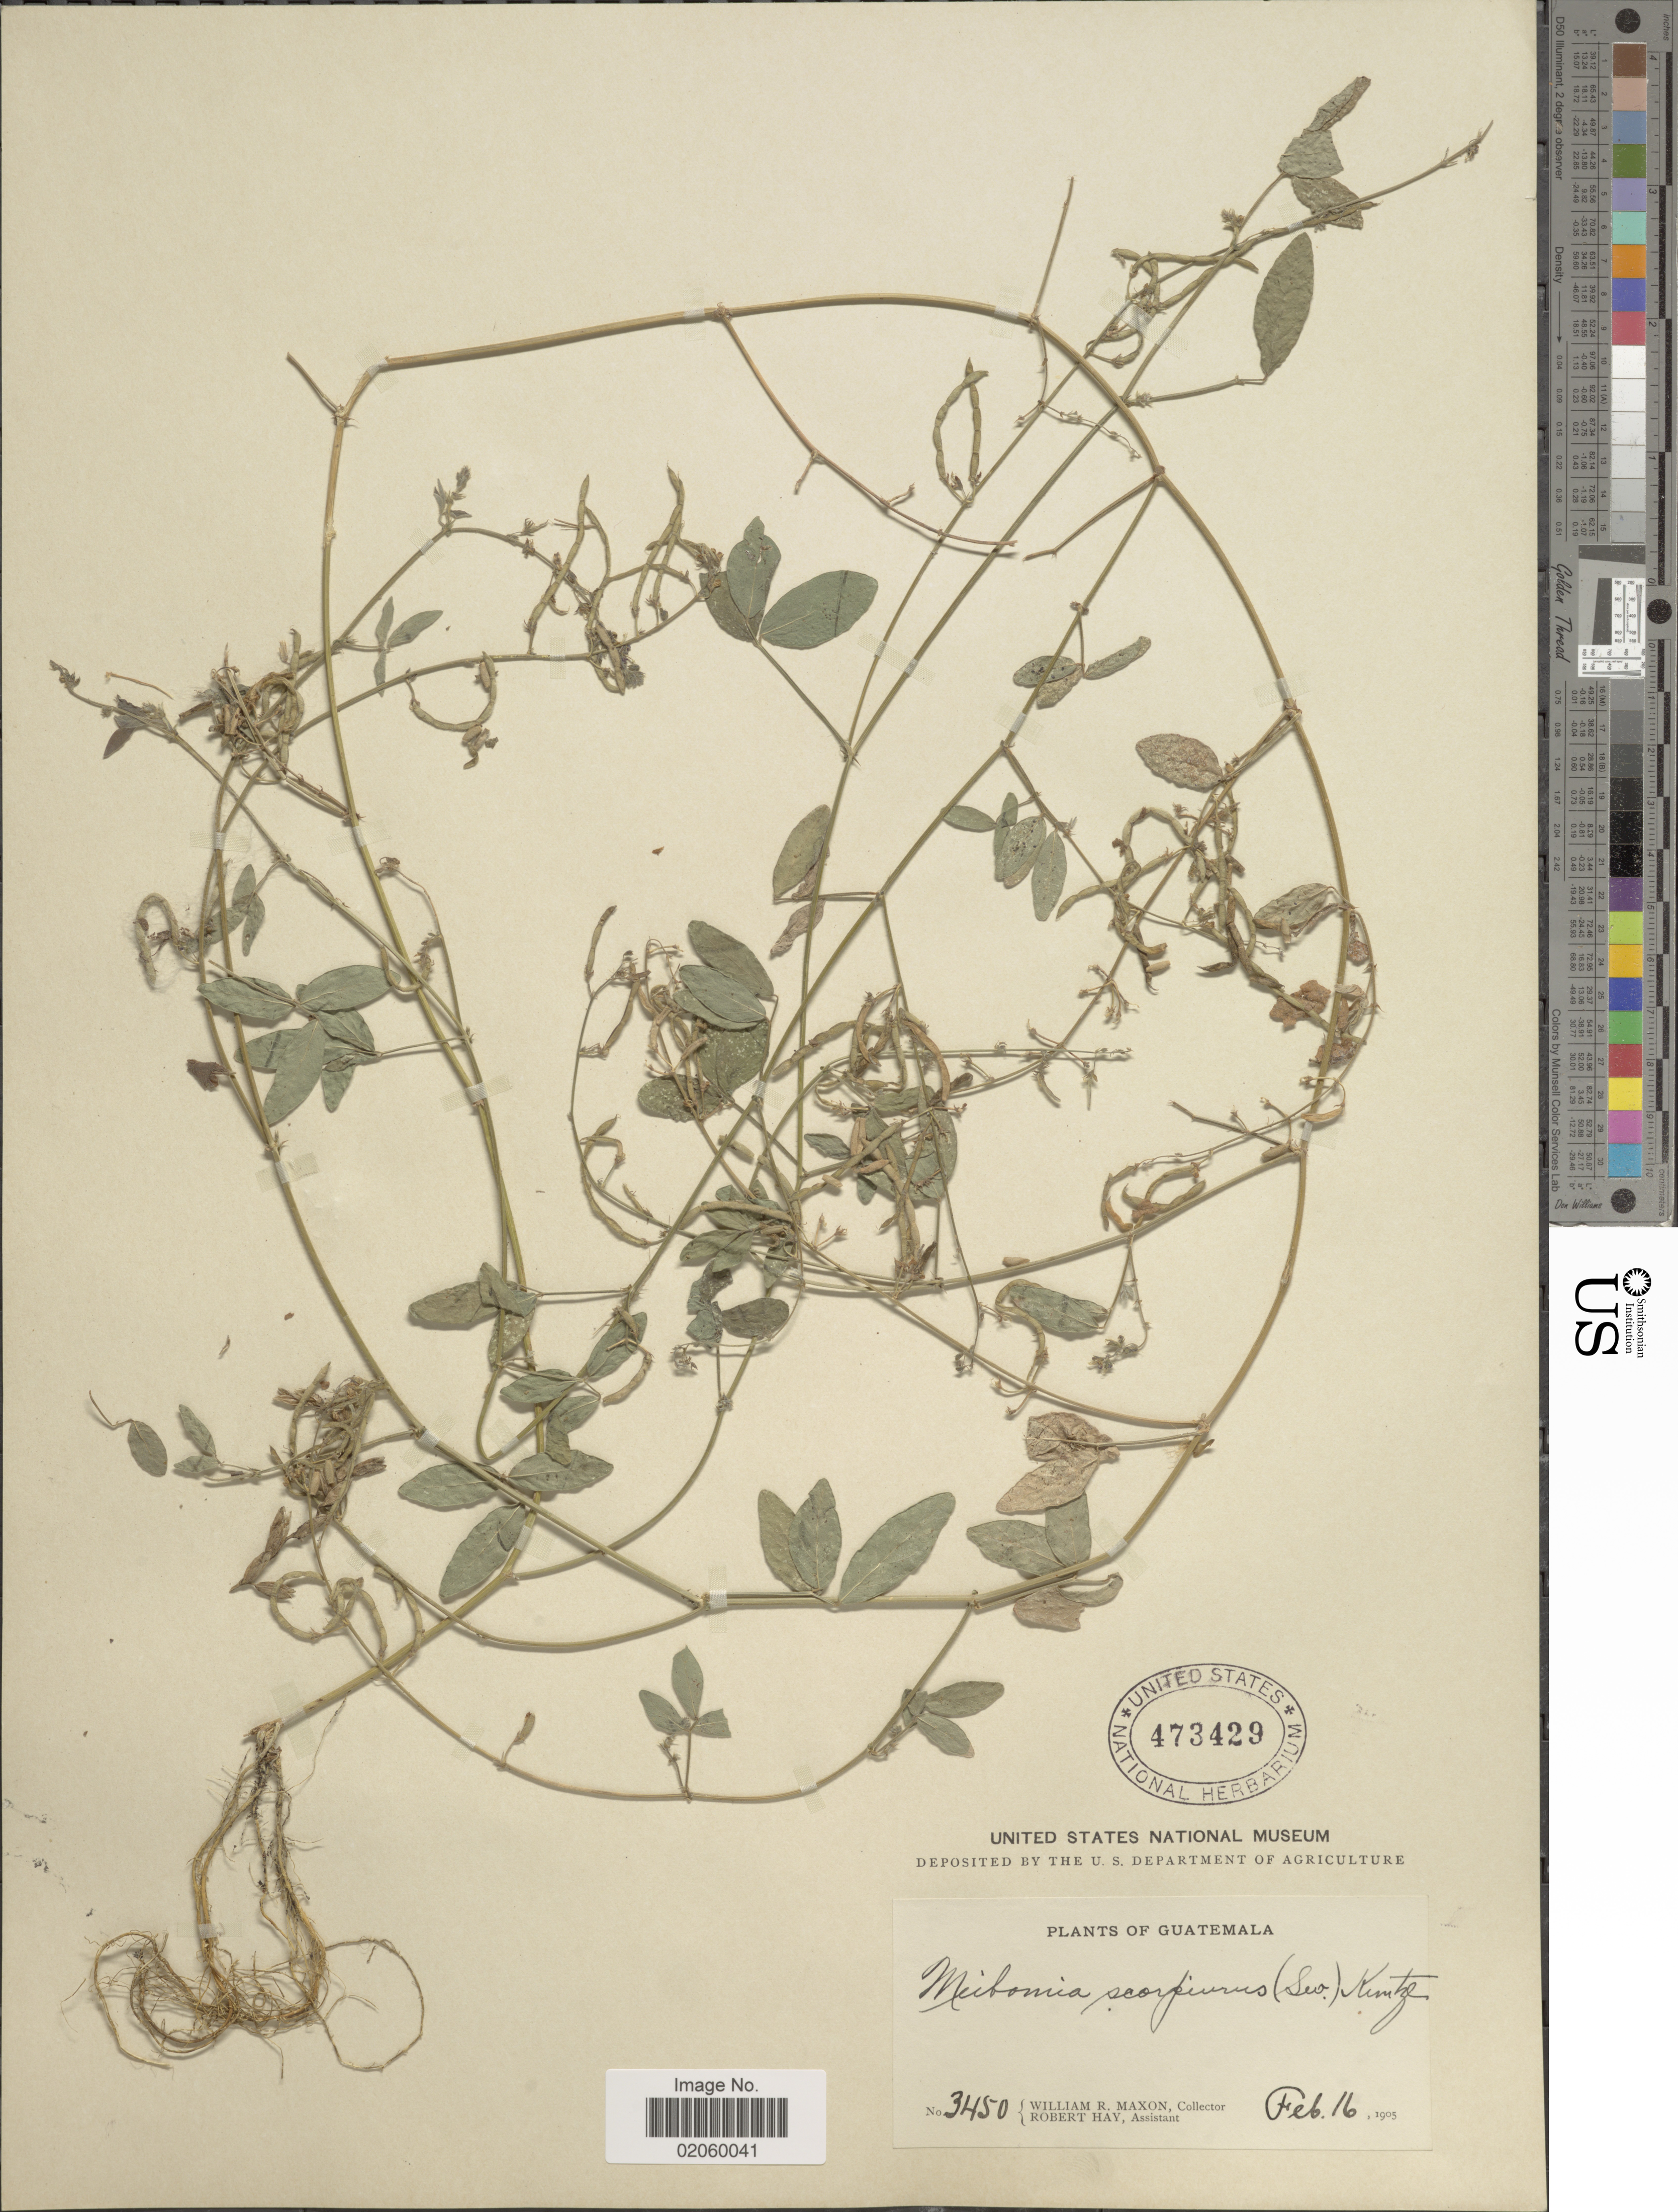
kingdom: Plantae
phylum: Tracheophyta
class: Magnoliopsida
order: Fabales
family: Fabaceae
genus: Desmodium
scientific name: Desmodium scorpiurus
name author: (Sw.) Desv. ex DC.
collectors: W. R. Maxon & R. Hay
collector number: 3450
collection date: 1905-02-16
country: Guatemala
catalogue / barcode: US 473429